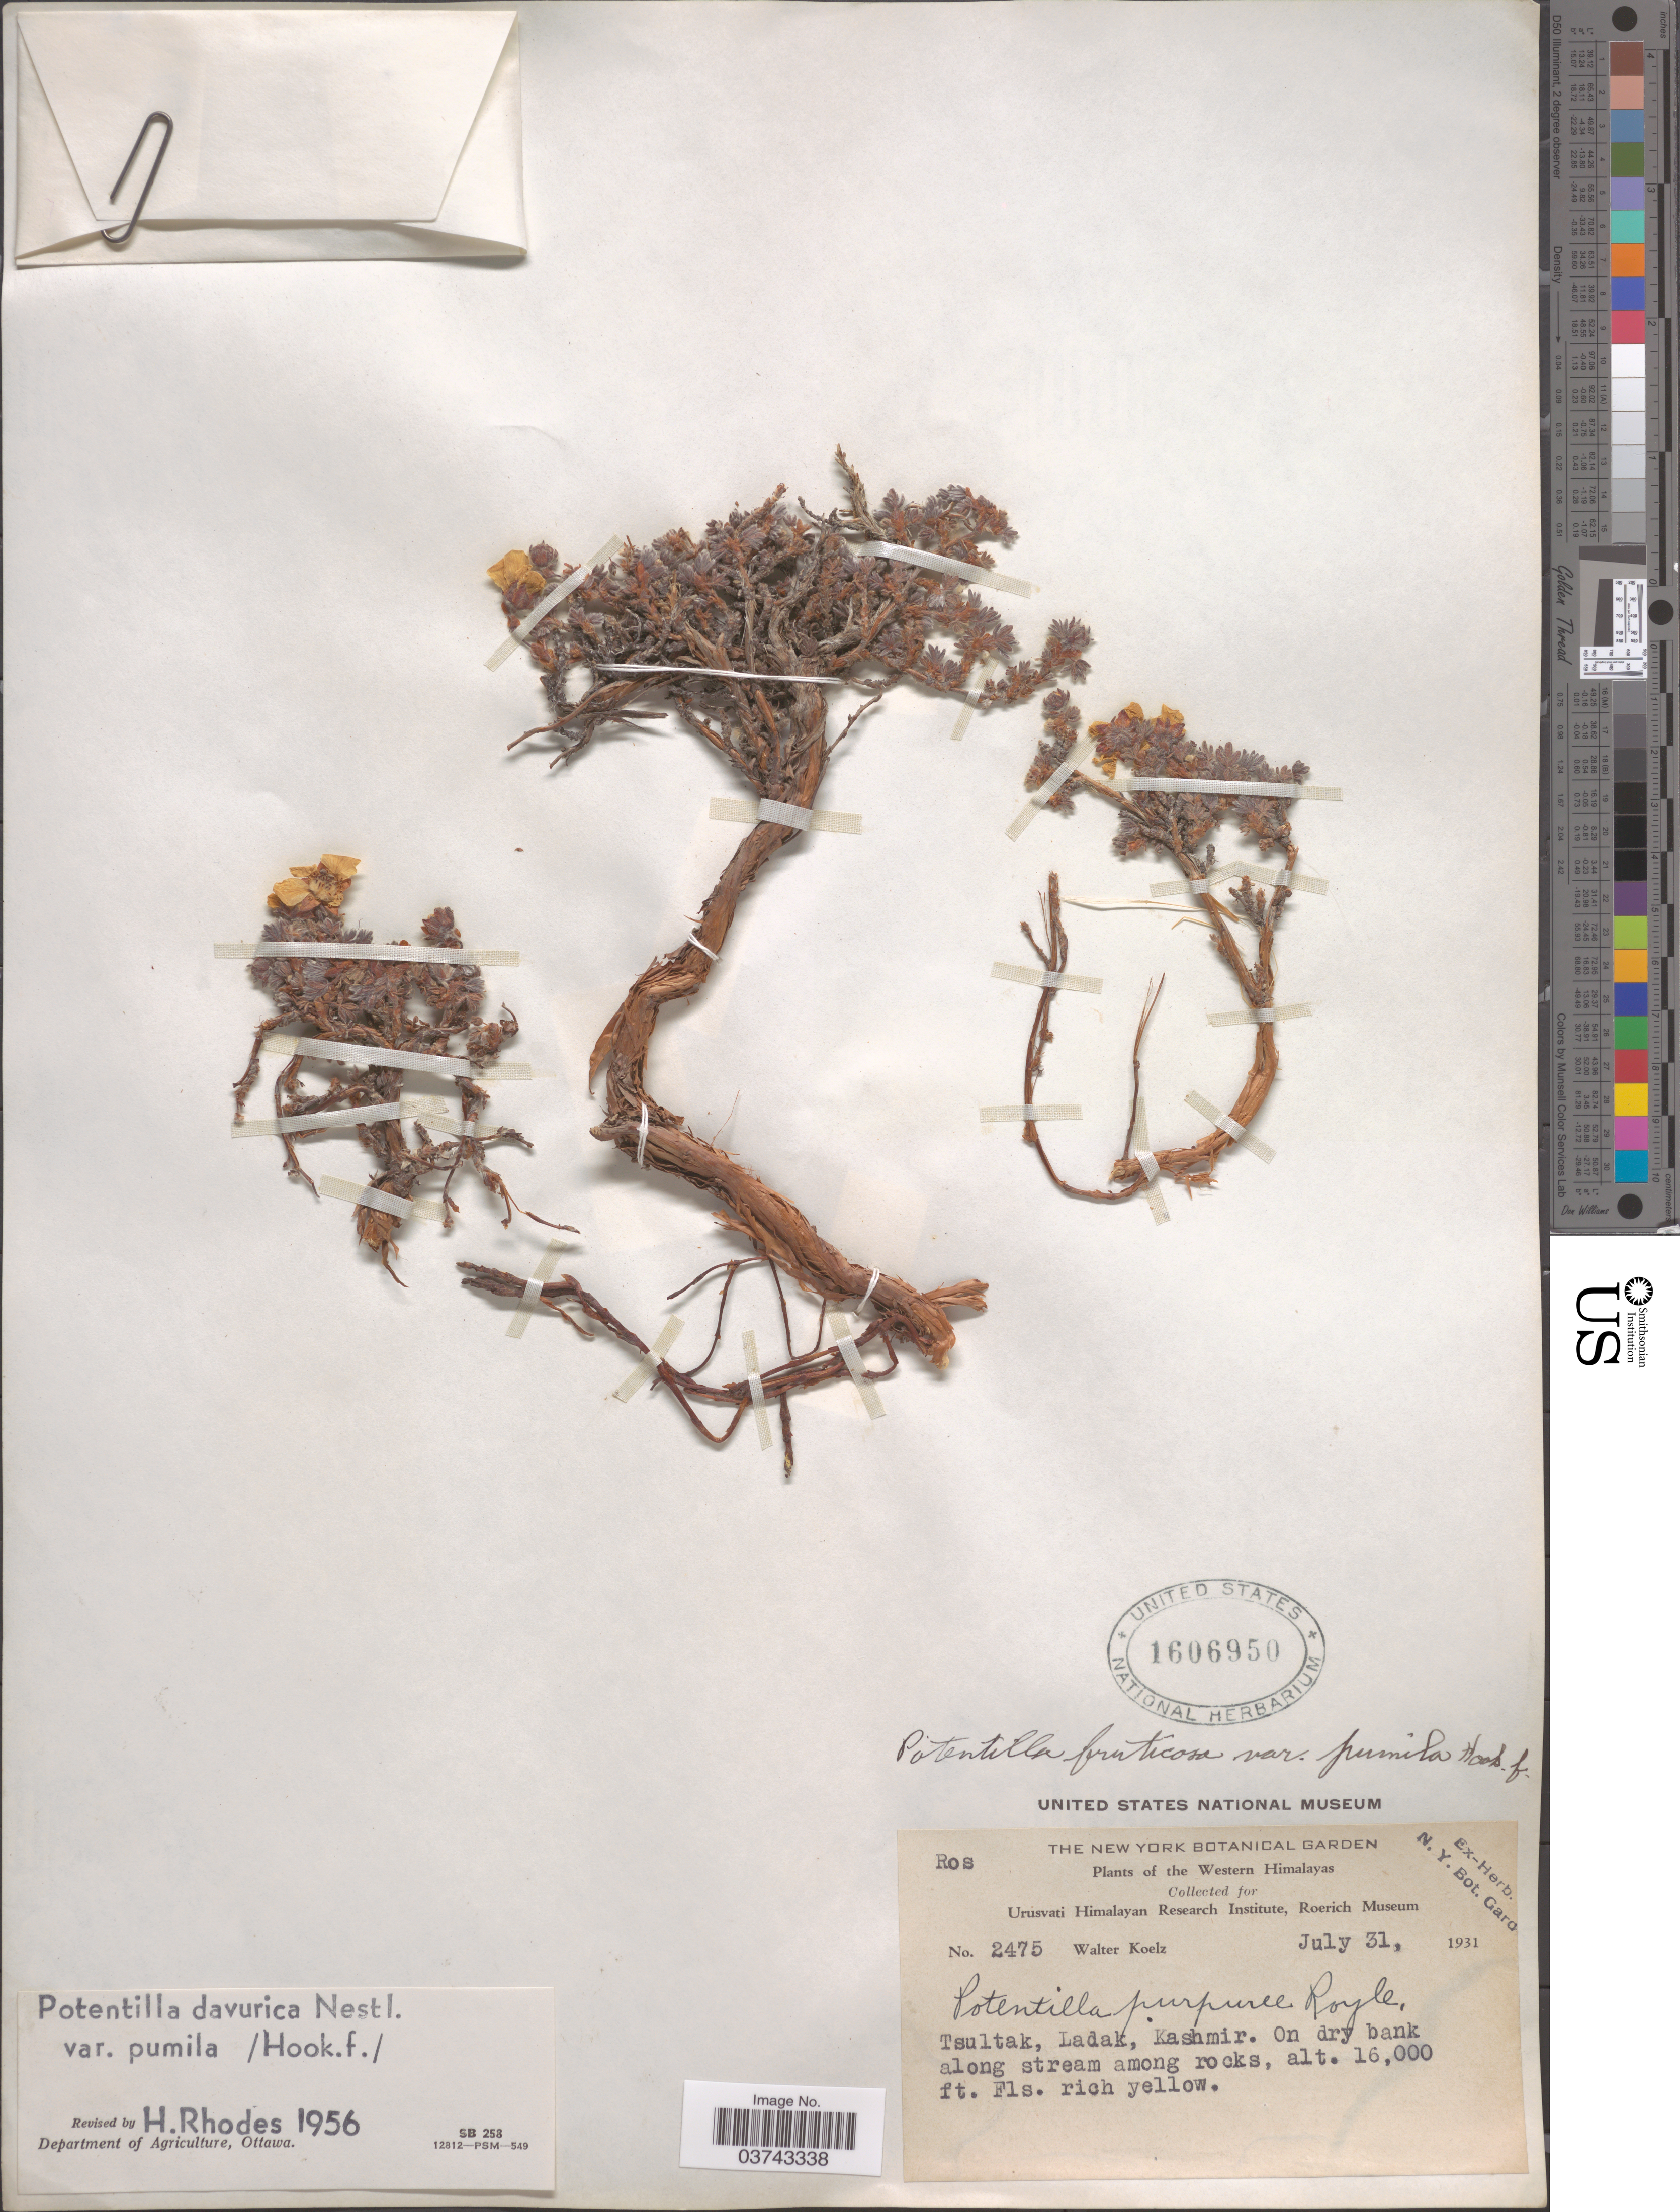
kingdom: Plantae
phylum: Tracheophyta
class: Magnoliopsida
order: Rosales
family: Rosaceae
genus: Dasiphora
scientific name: Dasiphora dryadanthoides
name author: Juz.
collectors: W. N. Koelz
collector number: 2475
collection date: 1931-07-31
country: India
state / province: Ladakh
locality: Western Himalayas. Tsultak, Ladak, Kashmir.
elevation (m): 4877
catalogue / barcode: US 1606950